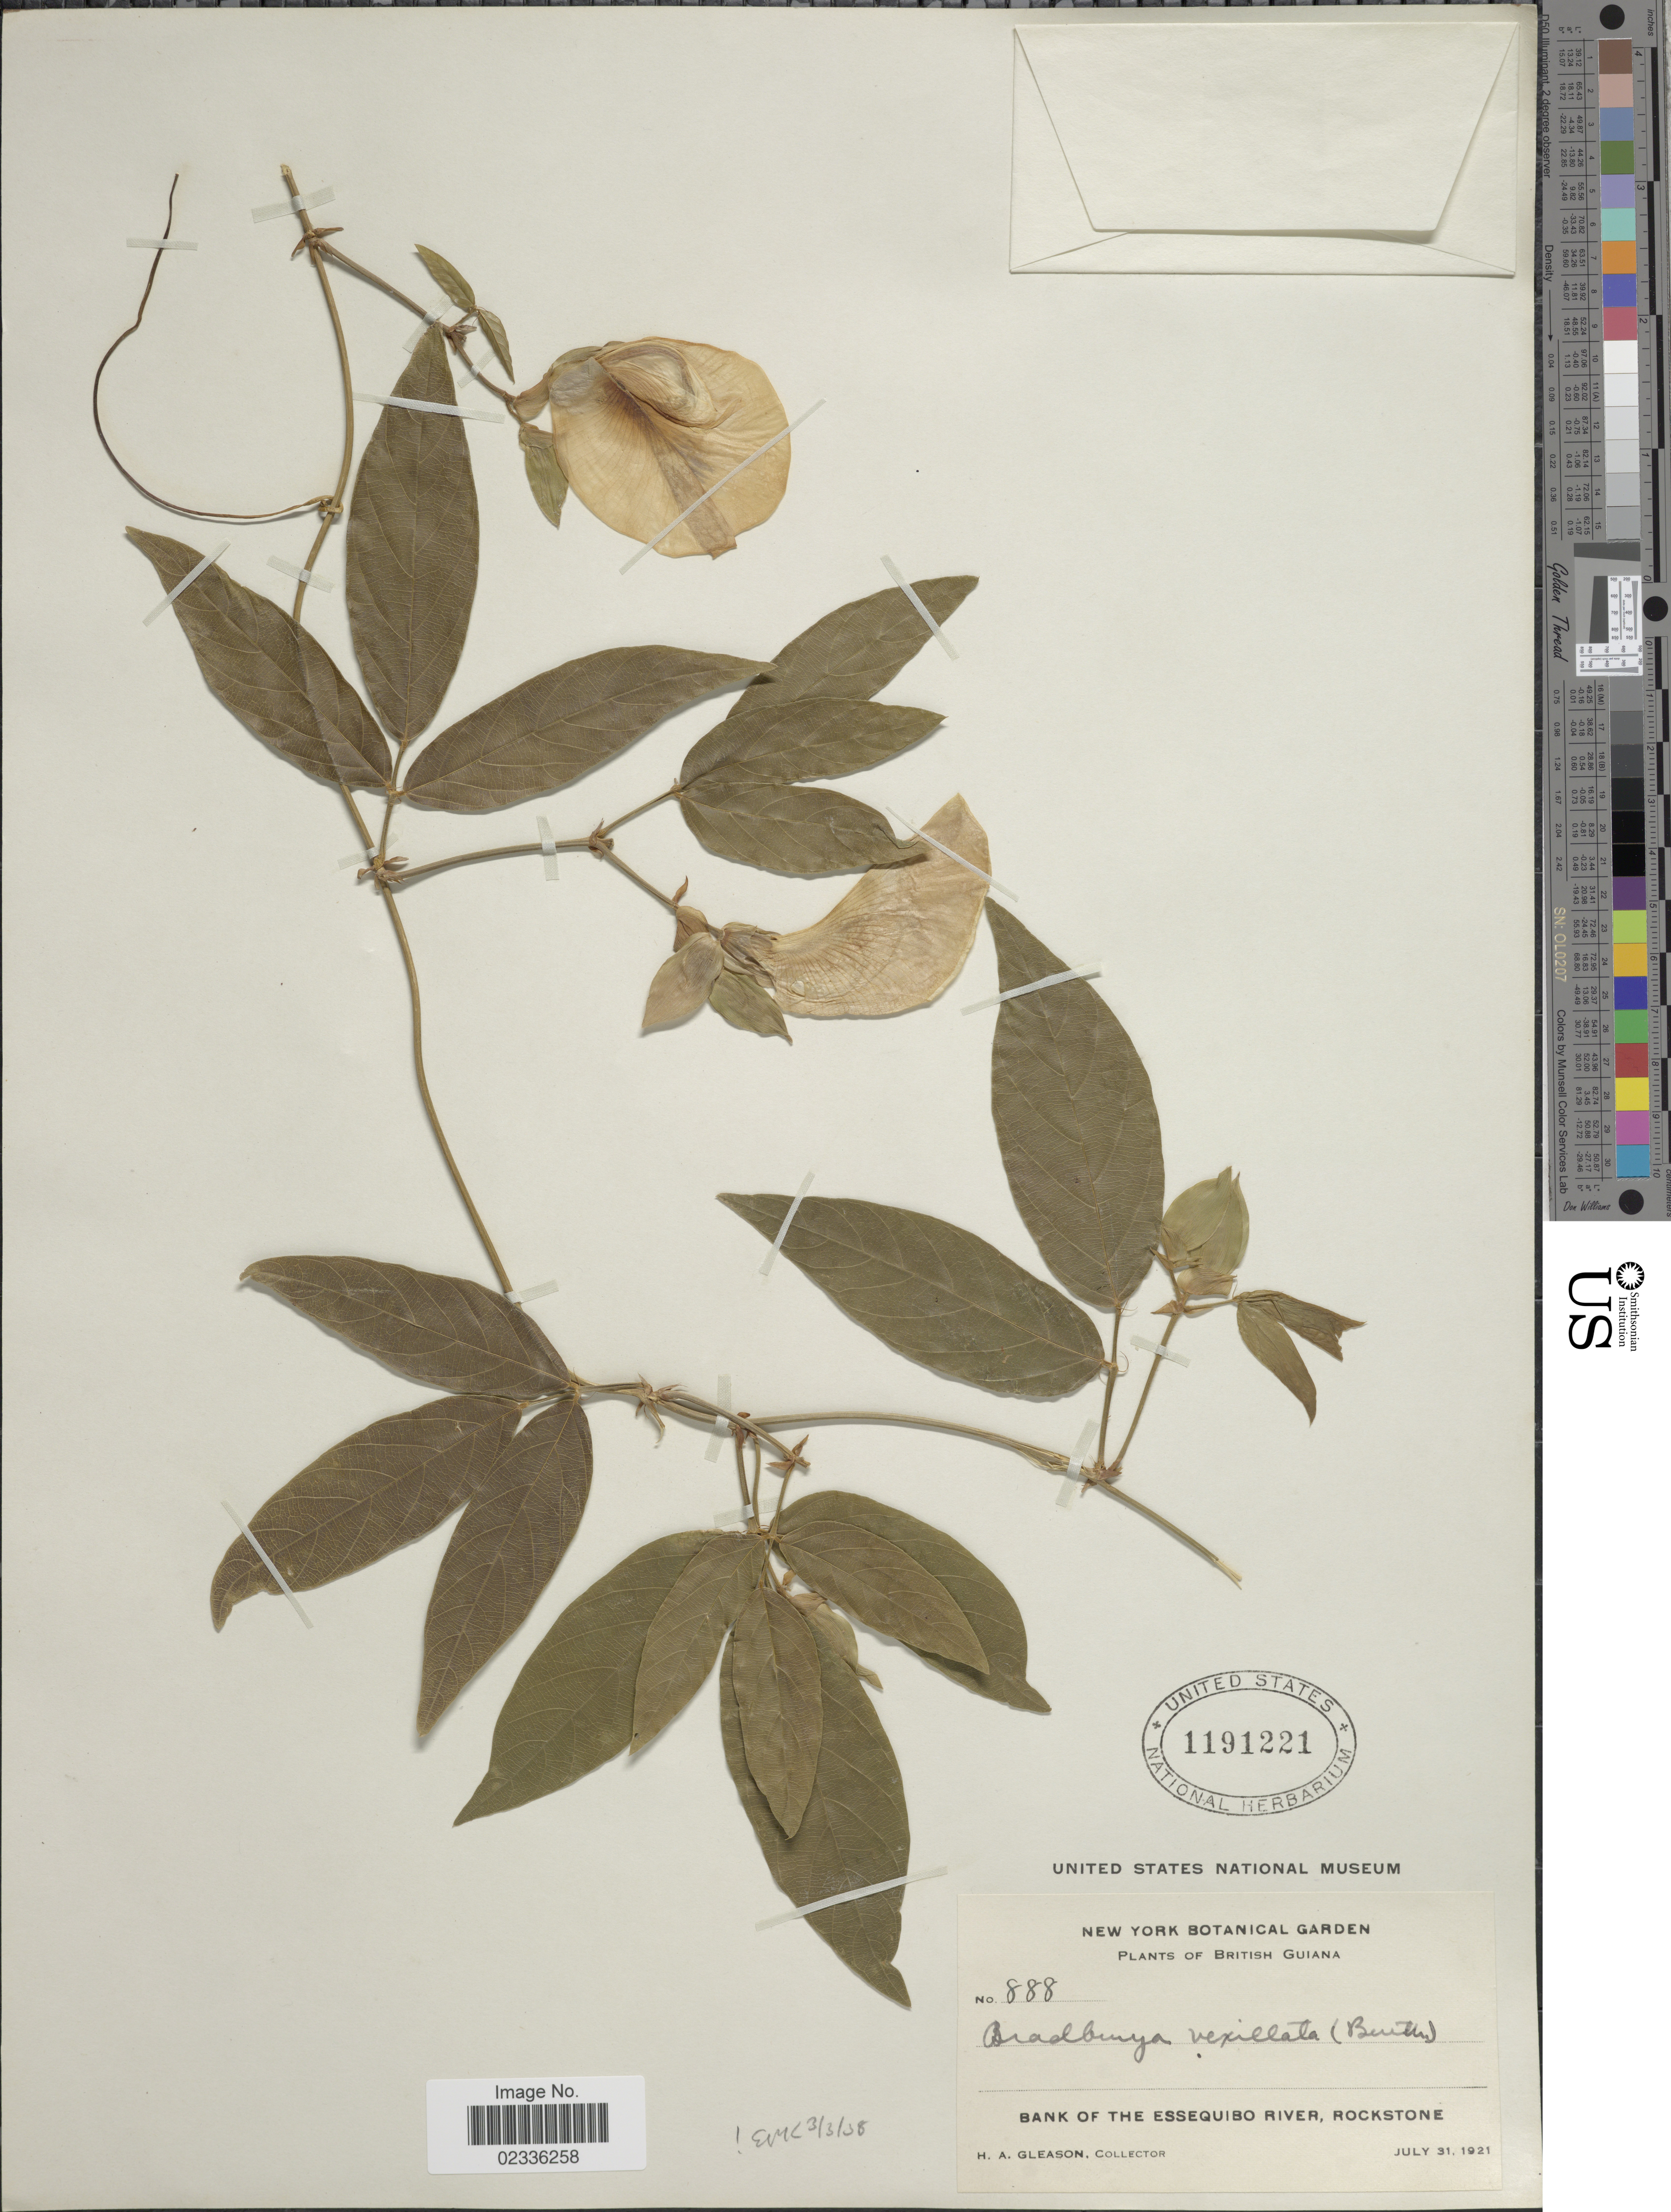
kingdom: Plantae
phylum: Tracheophyta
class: Magnoliopsida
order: Fabales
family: Fabaceae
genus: Centrosema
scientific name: Centrosema vexillatum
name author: Benth.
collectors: H. A. Gleason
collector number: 888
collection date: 1921-07-31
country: Guyana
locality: Bank of the Essequibo River, Rockstone. British Guiana.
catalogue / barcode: US 1191221